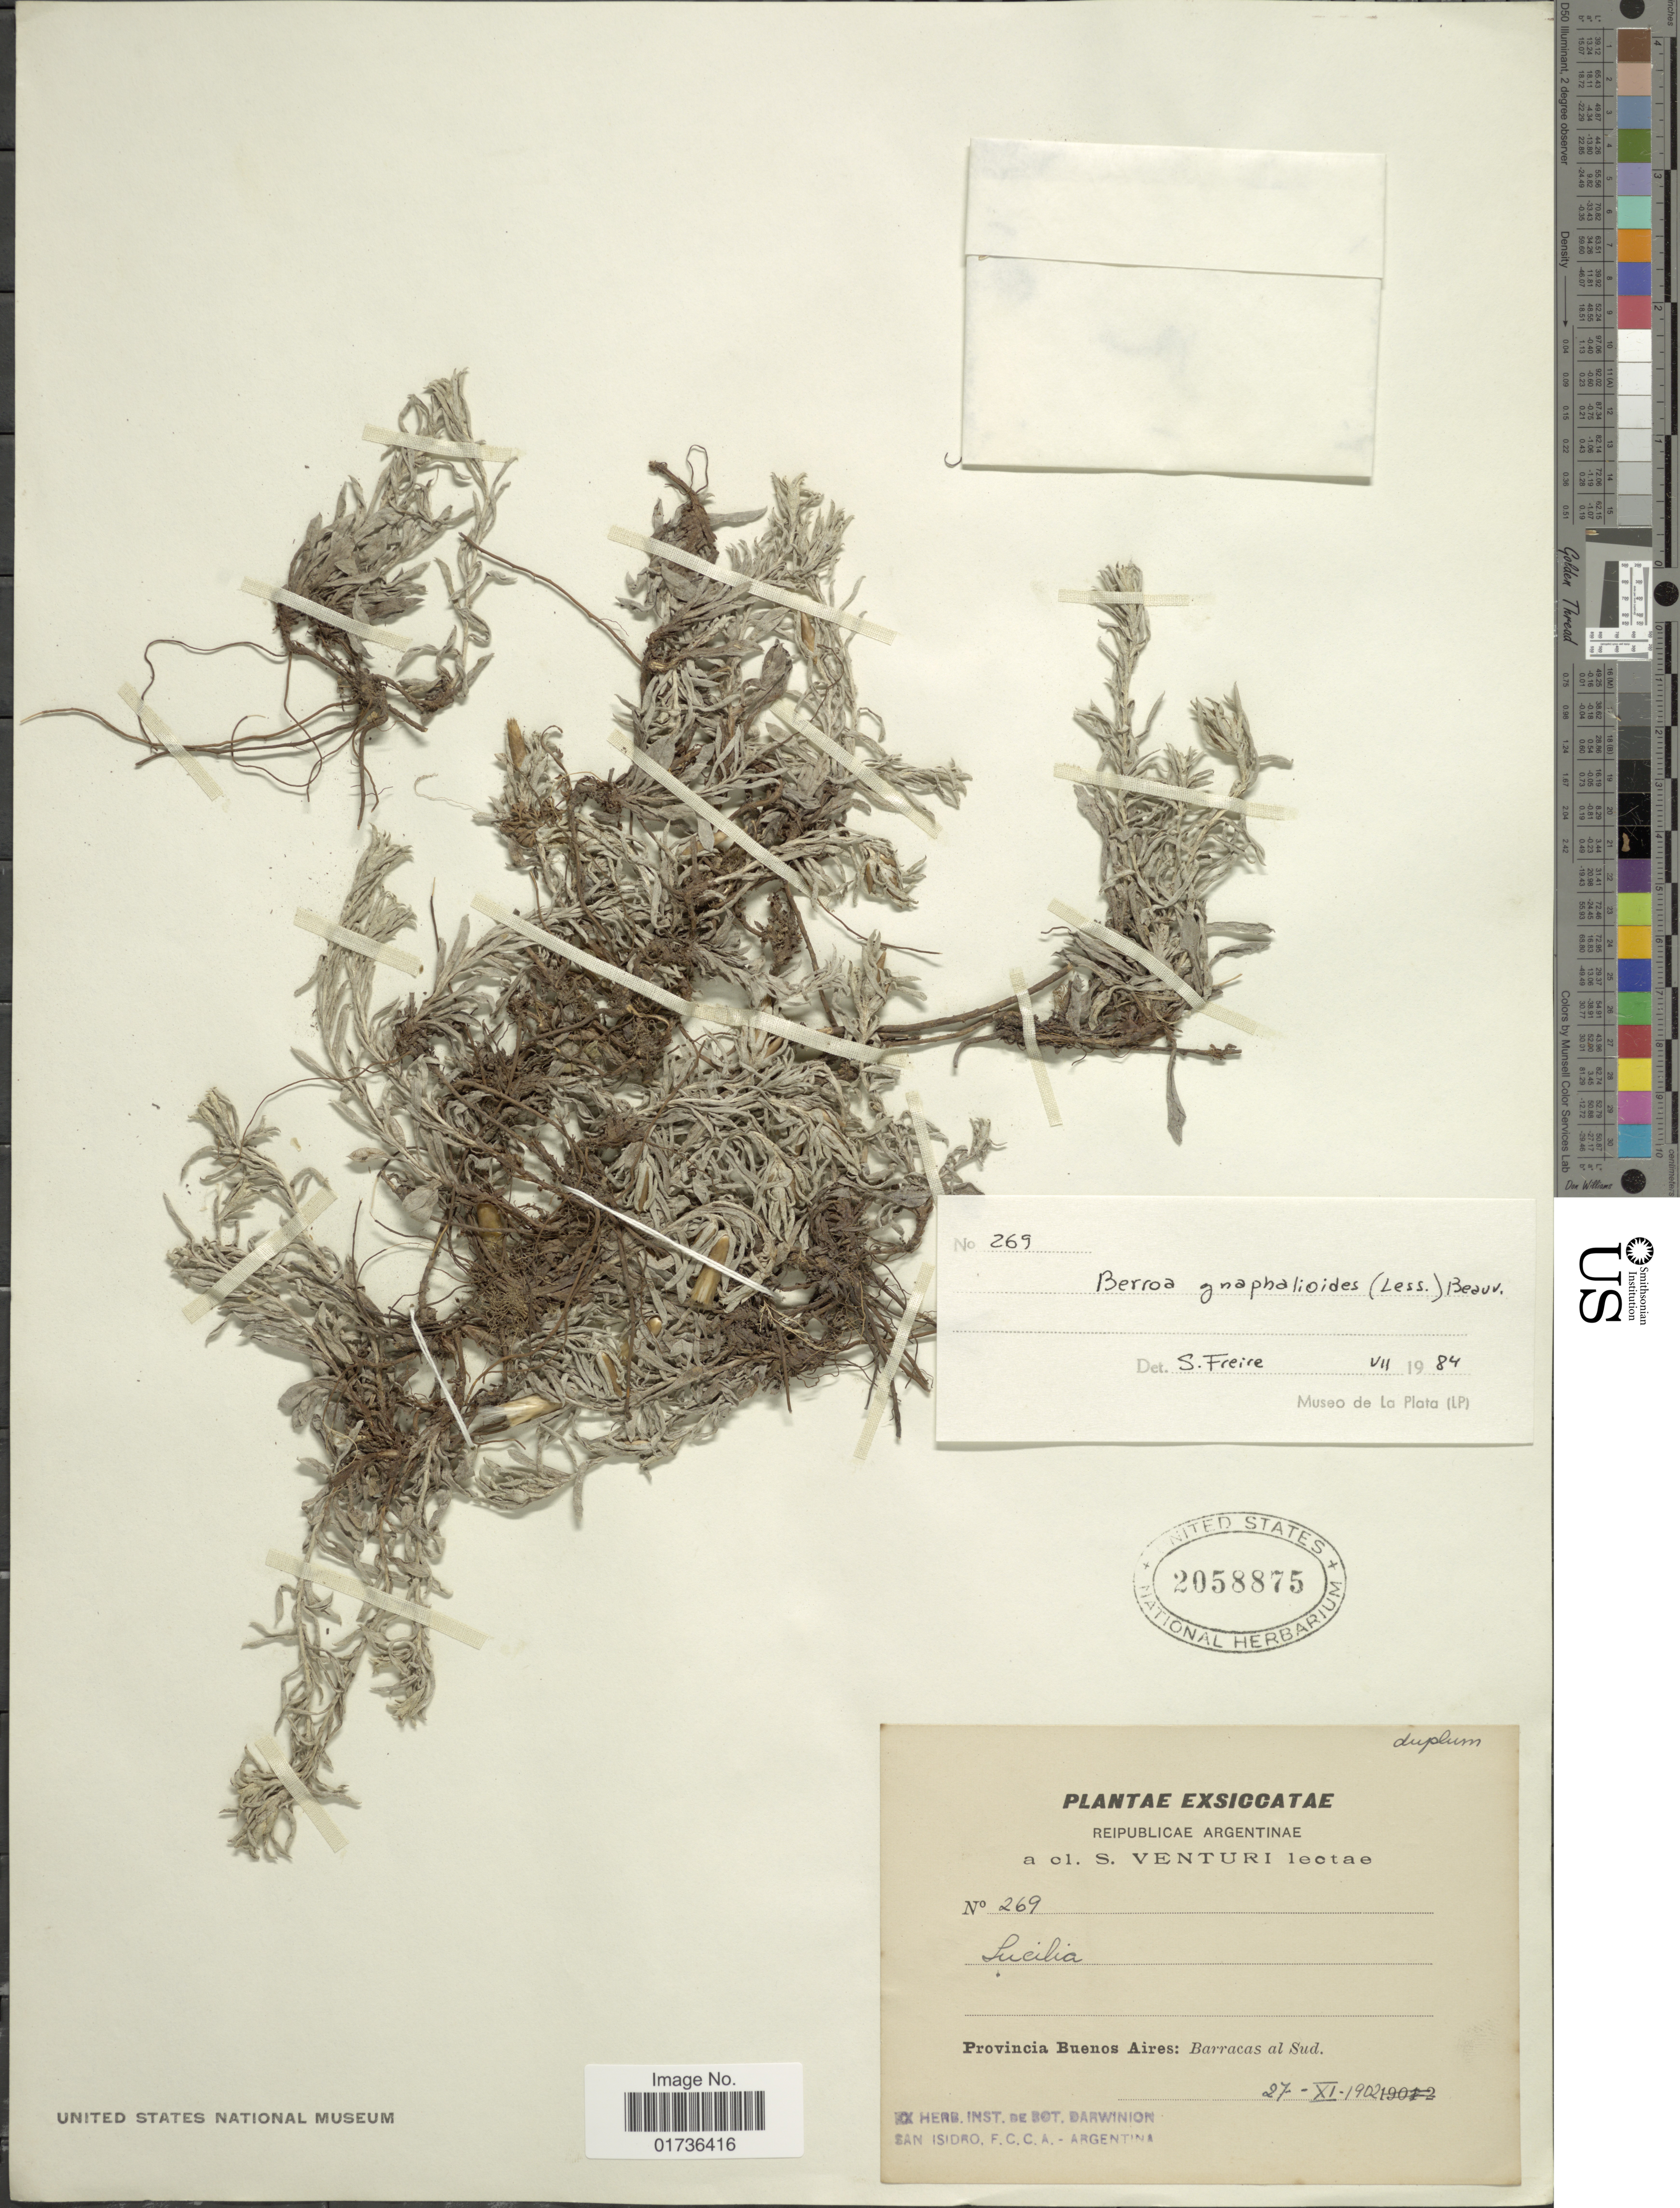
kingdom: Plantae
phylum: Tracheophyta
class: Magnoliopsida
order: Asterales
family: Asteraceae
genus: Berroa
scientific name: Berroa gnaphalioides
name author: (Less.) Beauverd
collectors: S. Venturi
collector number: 269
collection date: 1902-11-27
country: Argentina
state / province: Buenos Aires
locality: Reipublicae Argentinae, Barracas al Sud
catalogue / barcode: US 2058875